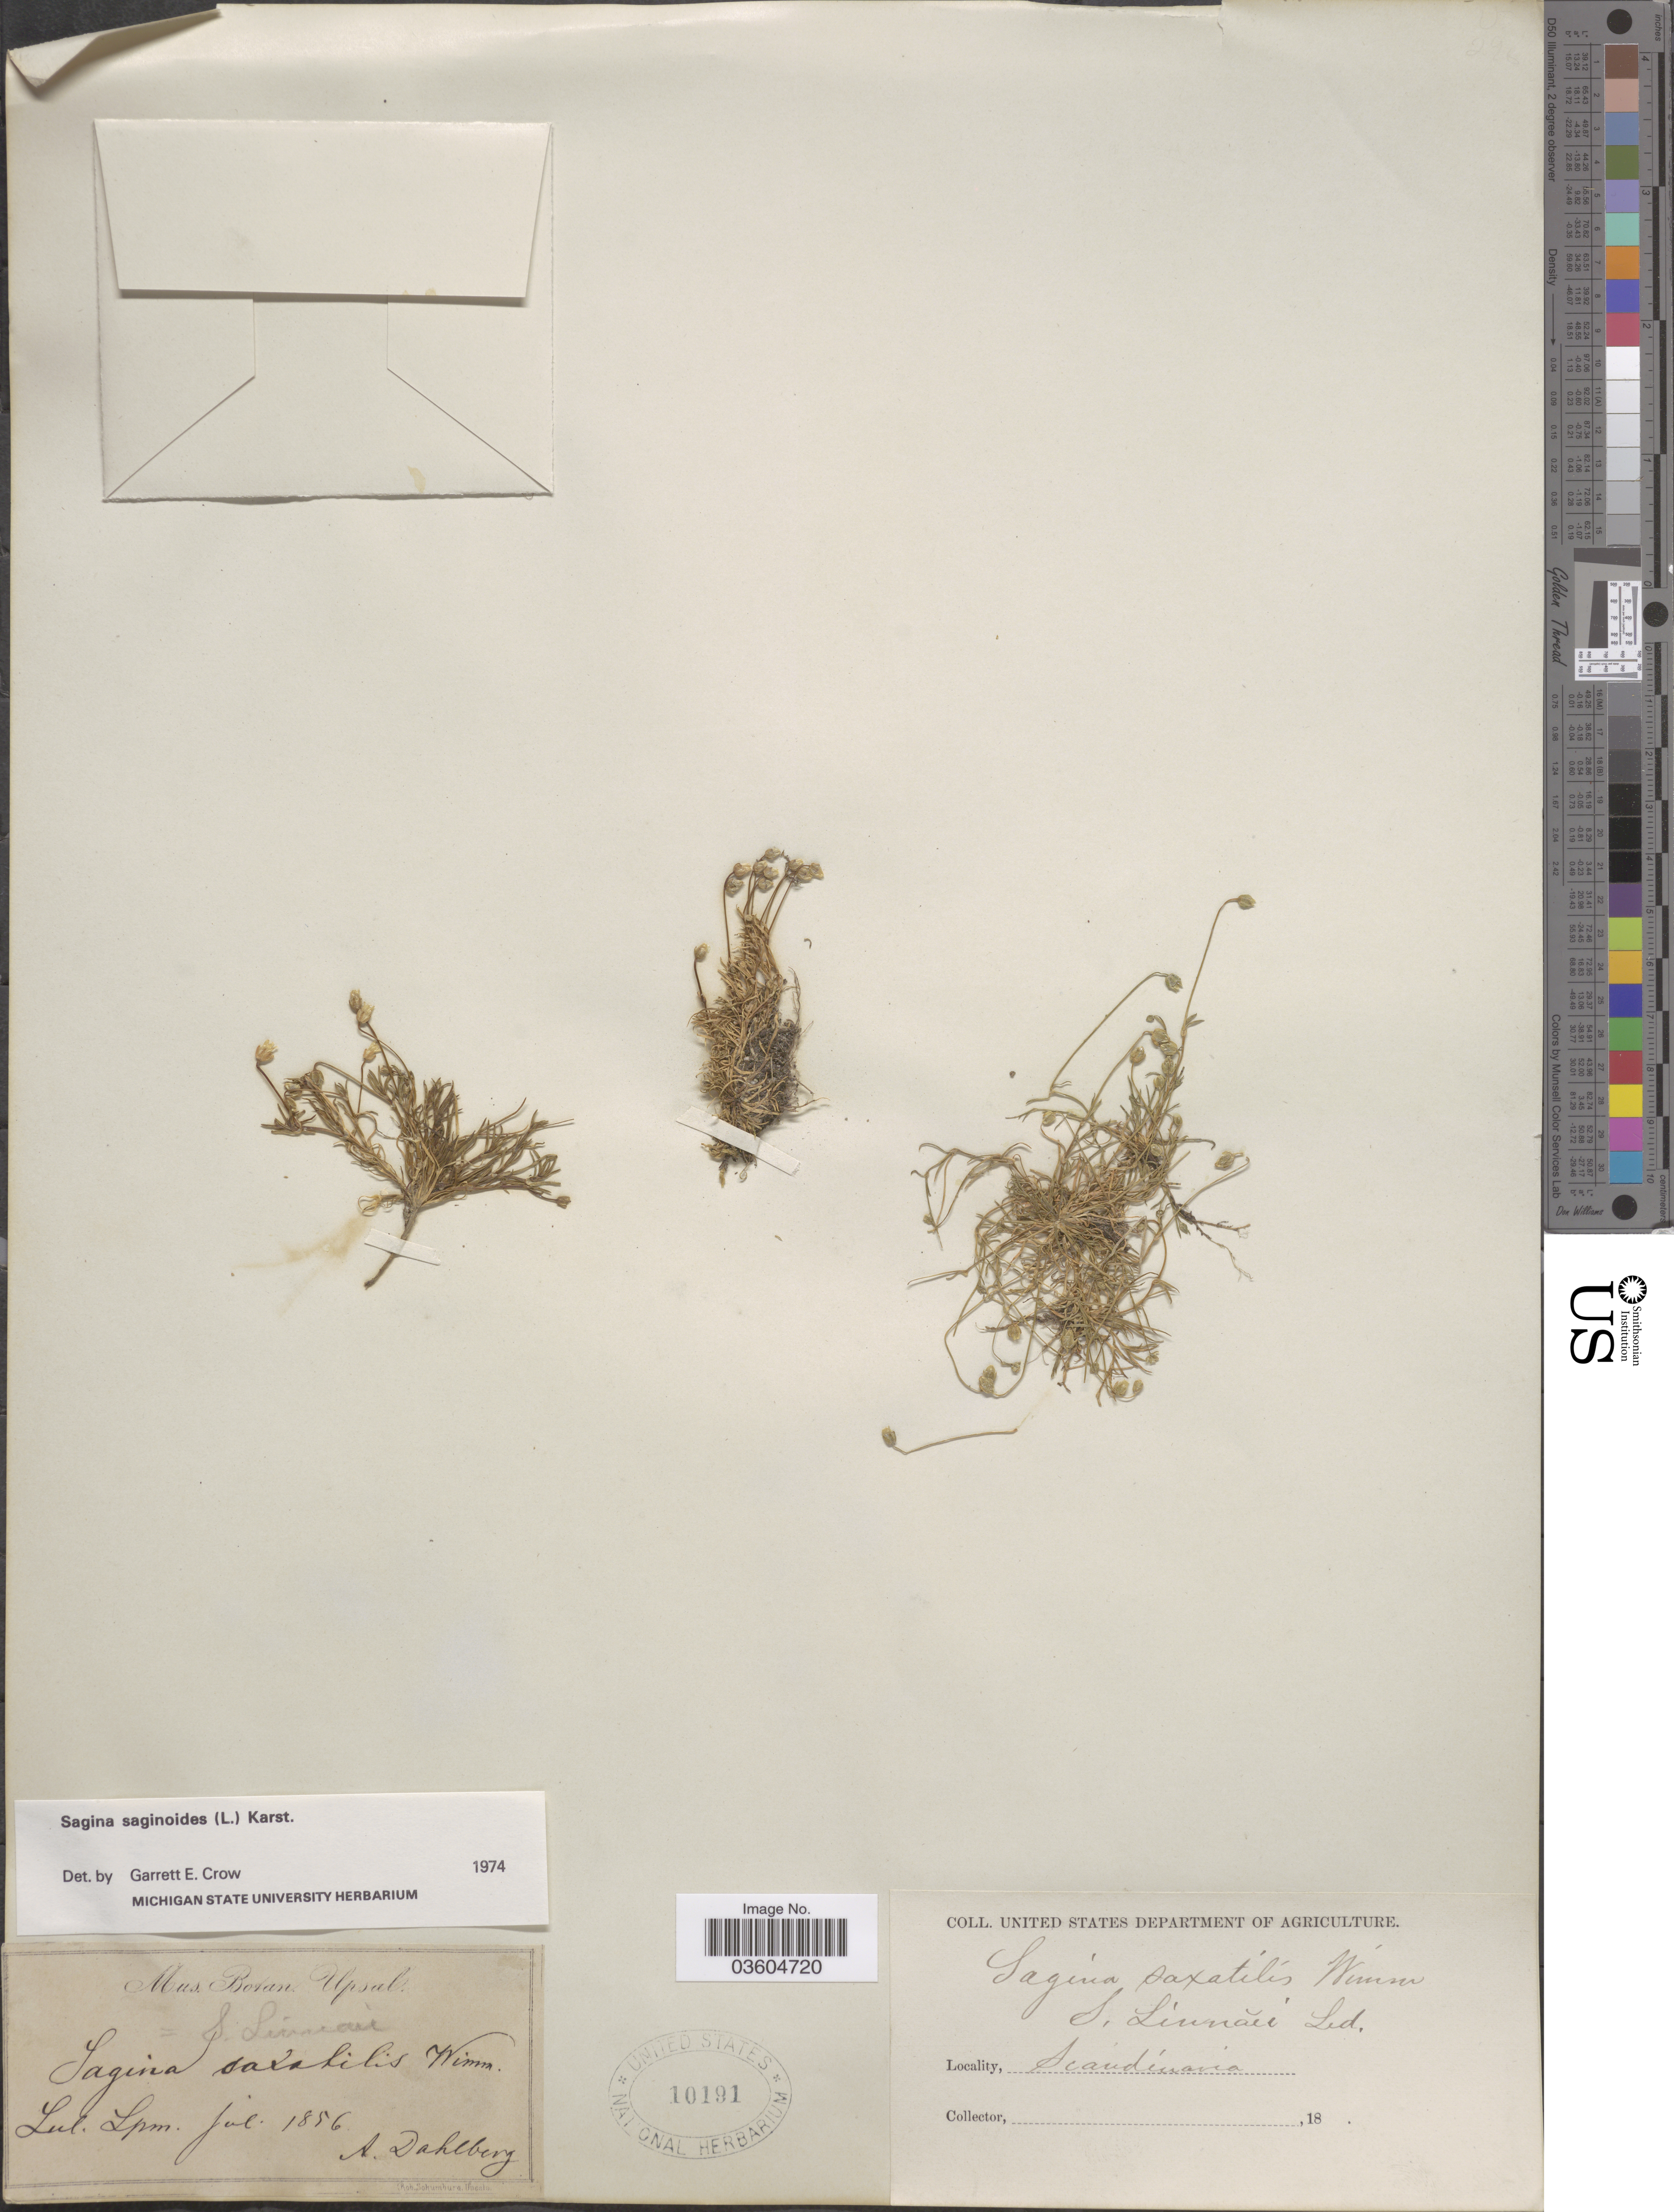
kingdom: Plantae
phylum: Tracheophyta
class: Magnoliopsida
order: Caryophyllales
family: Caryophyllaceae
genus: Sagina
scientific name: Sagina saginoides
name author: (L.) H. Karst.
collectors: A. Dahlberg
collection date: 1856-07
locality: Lul. Lpm. Scandinavia.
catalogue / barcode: US 10191